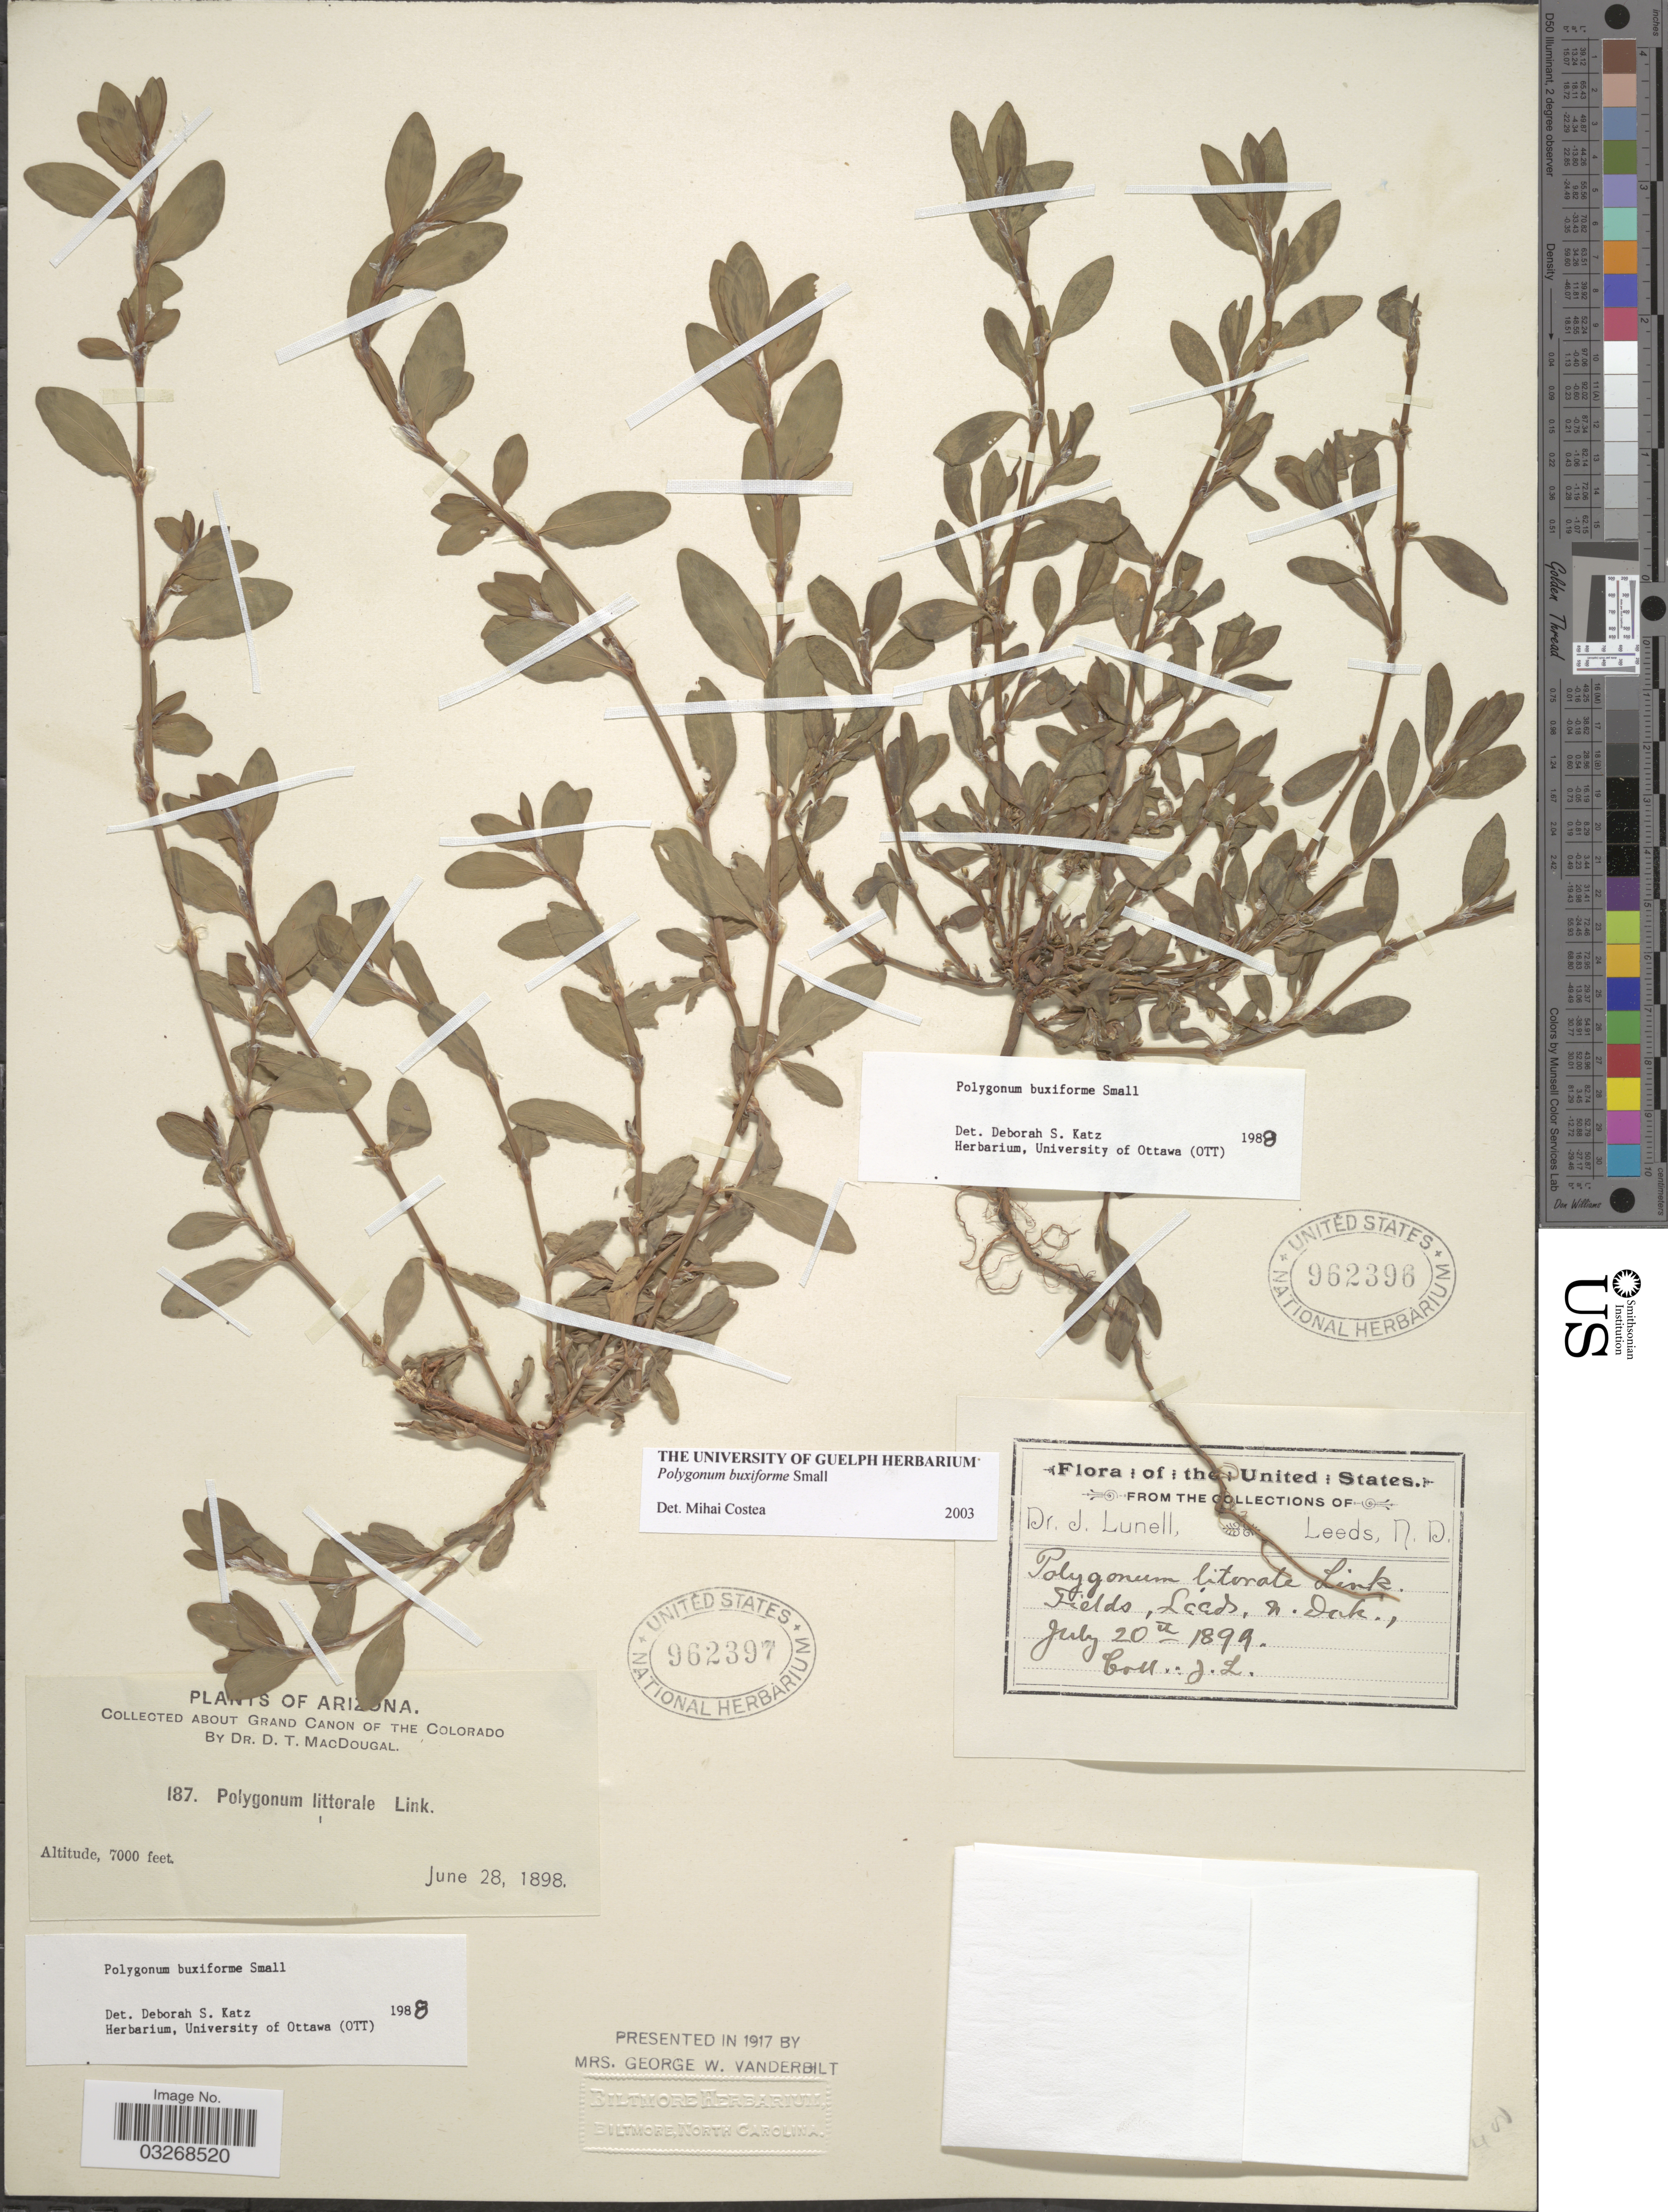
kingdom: Plantae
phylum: Tracheophyta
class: Magnoliopsida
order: Caryophyllales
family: Polygonaceae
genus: Polygonum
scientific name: Polygonum buxiforme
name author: Small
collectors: D. T. MacDougal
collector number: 187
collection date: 1898-06-28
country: United States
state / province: Arizona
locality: About Grand Canon of the Colorado.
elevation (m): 2134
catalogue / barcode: US 962397